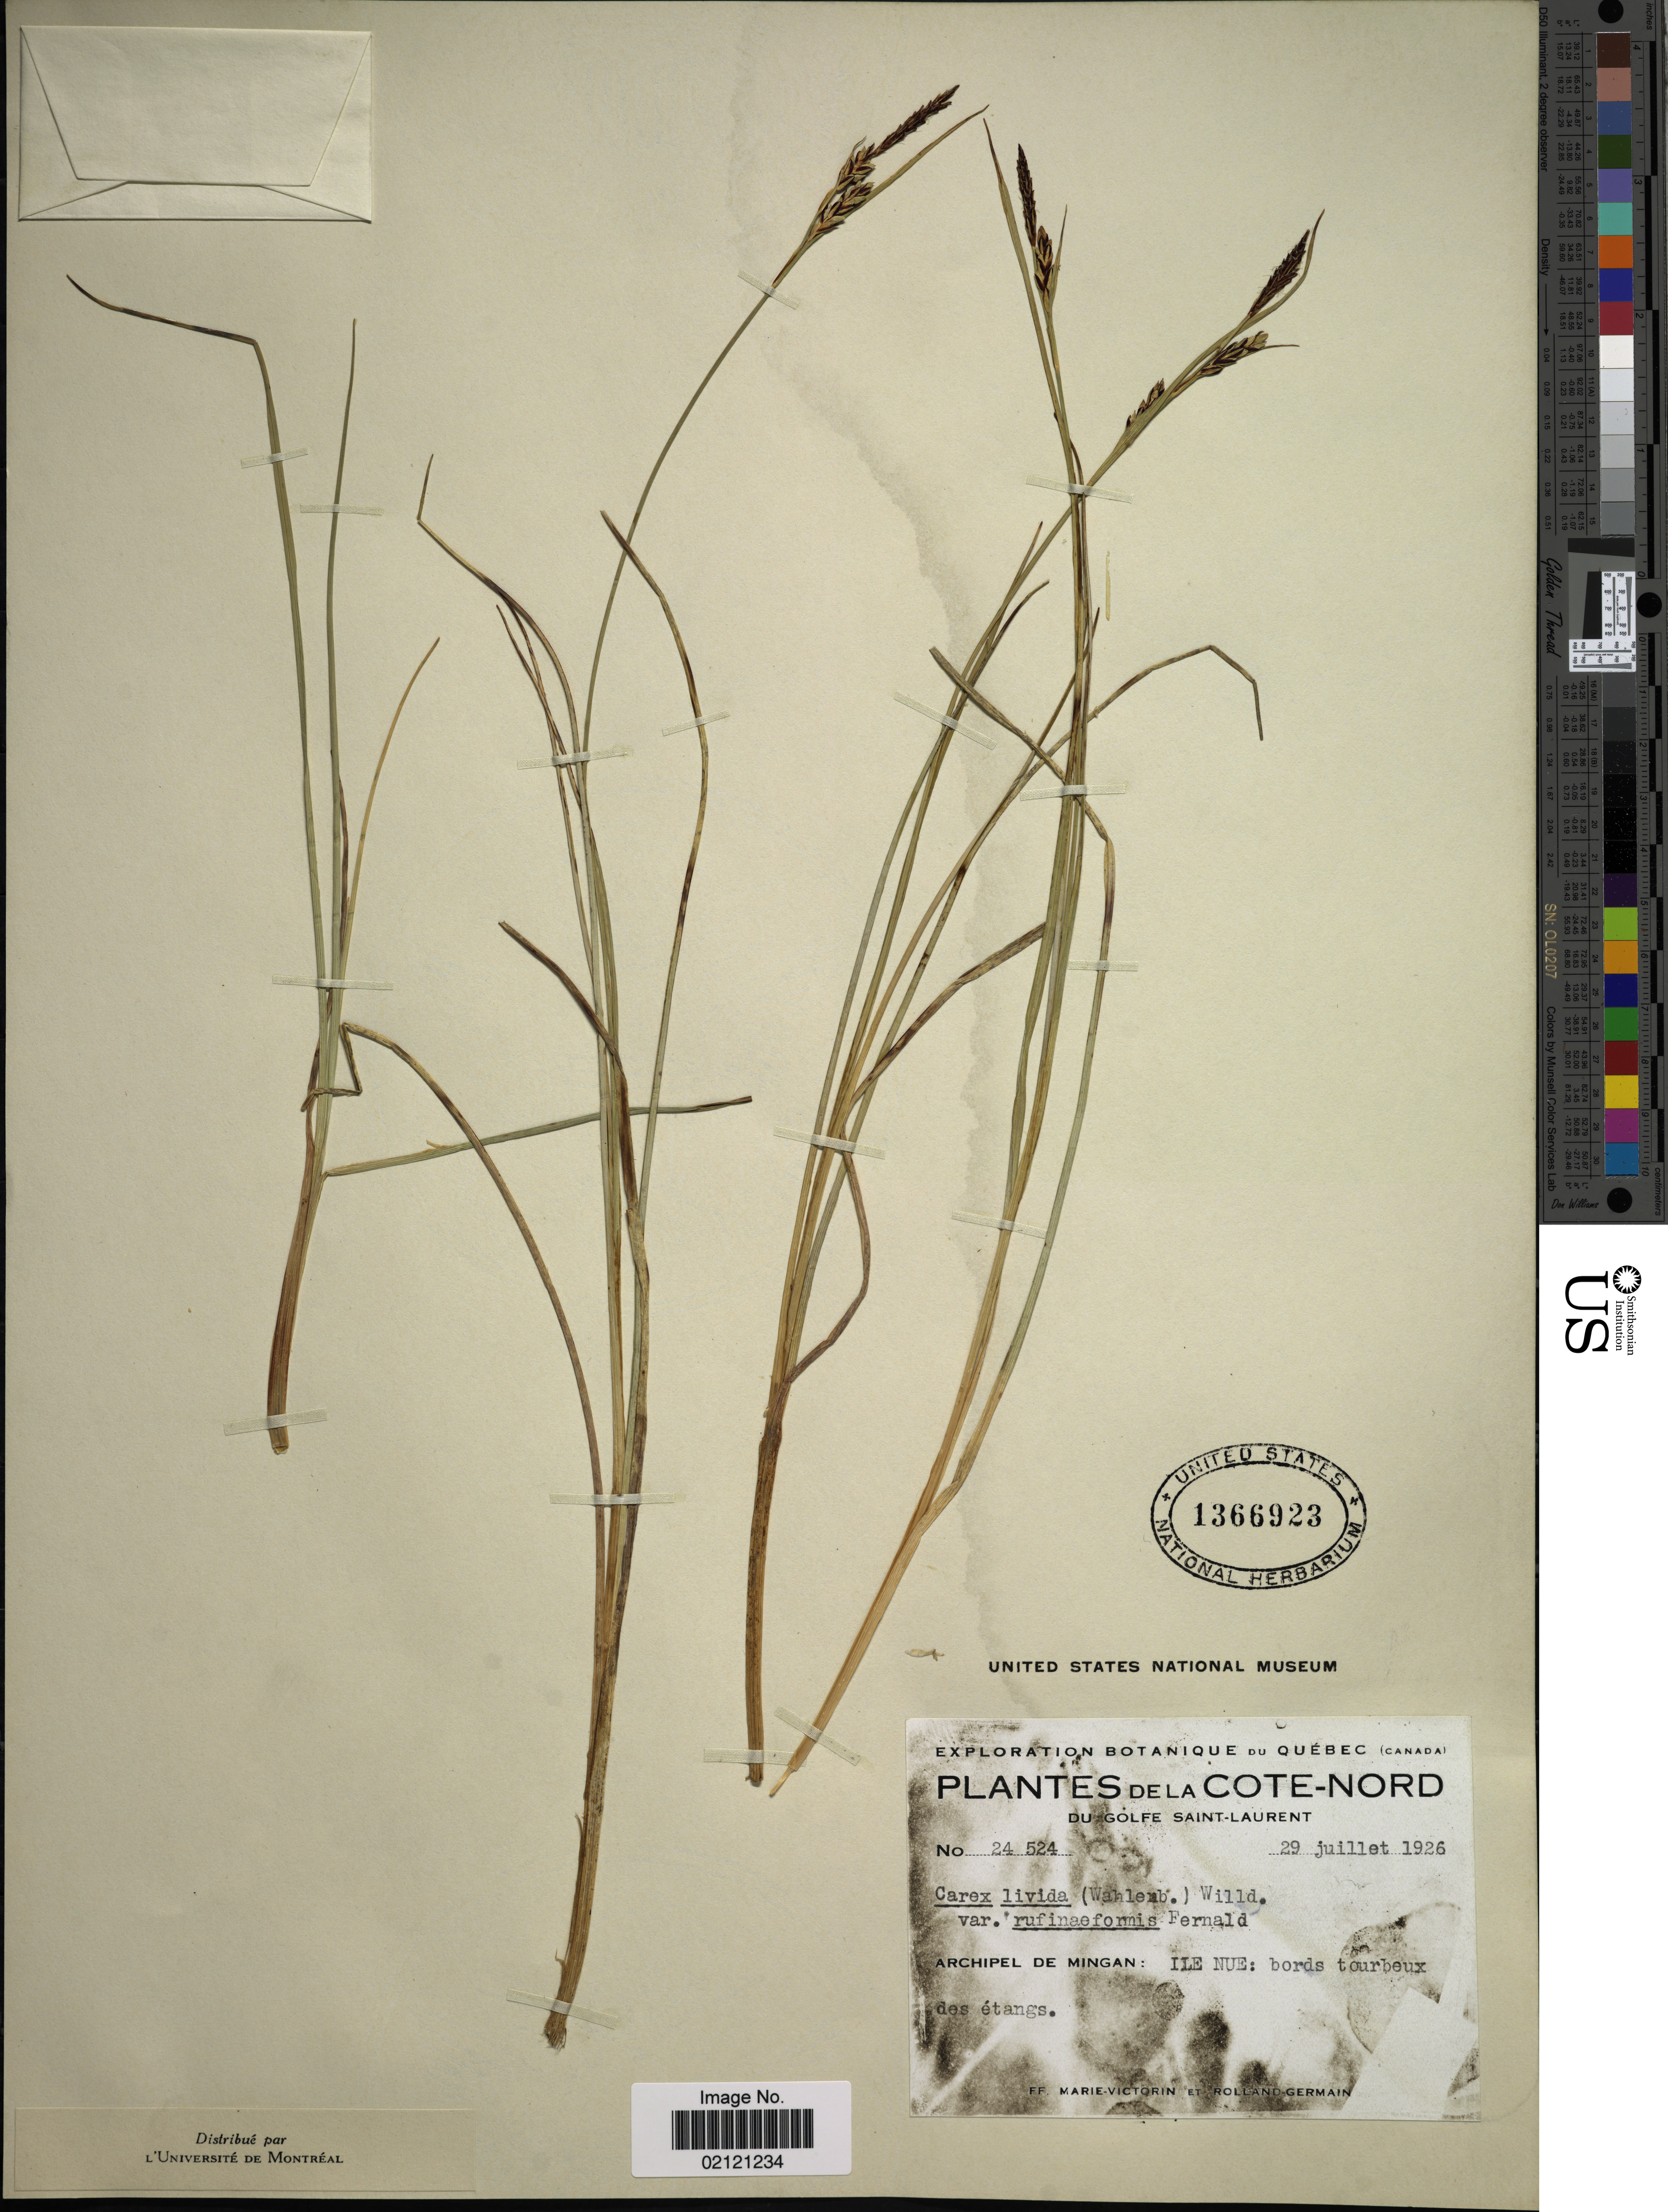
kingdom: Plantae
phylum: Tracheophyta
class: Liliopsida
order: Poales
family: Cyperaceae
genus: Carex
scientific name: Carex livida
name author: (Wahlenb.) Willd.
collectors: F. Marie-Victorin & Rolland-Germain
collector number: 24524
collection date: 1926-07-29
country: Canada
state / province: Quebec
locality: De La Cote-Nord, Du Golfe Saint Laurent, Archipel de Mingan: Ile Nue: bords tourbeux des etangs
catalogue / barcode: US 1366923